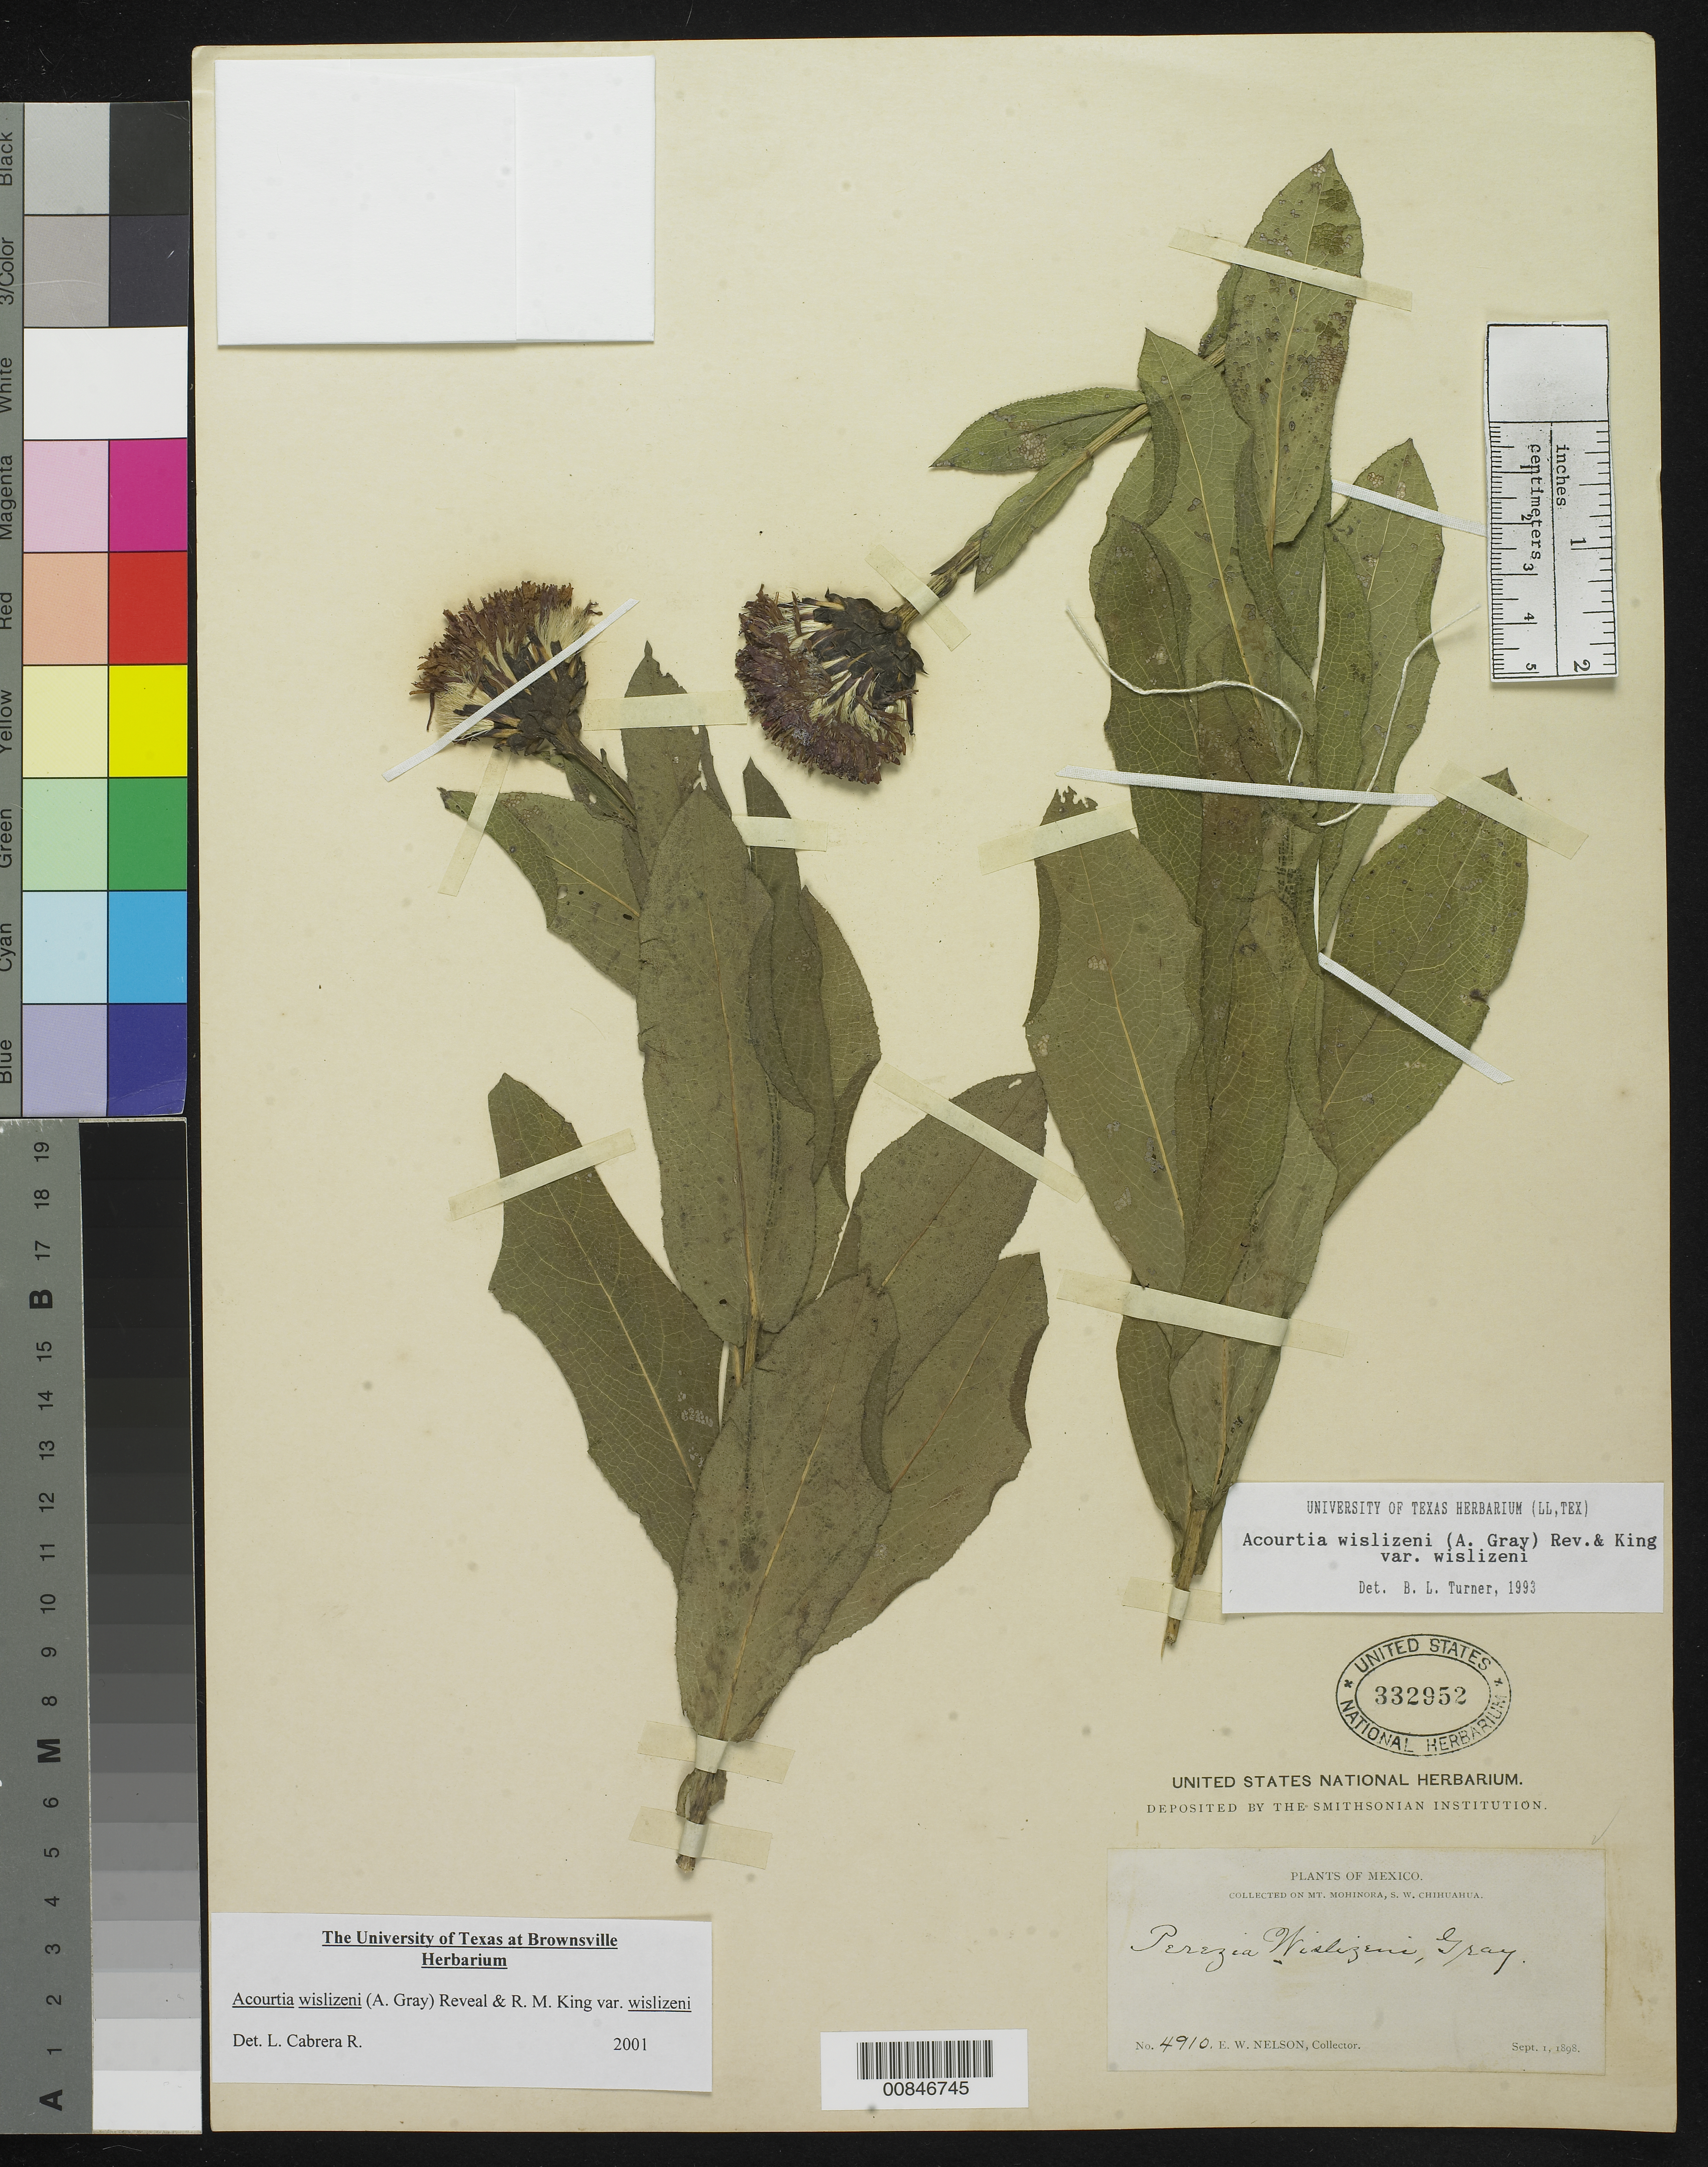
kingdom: Plantae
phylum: Tracheophyta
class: Magnoliopsida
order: Asterales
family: Asteraceae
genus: Acourtia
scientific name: Acourtia wislizenii var. wislizenii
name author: (A. Gray) Reveal & R.M. King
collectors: E. W. Nelson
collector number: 4910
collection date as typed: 01 Sep 1898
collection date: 1898-09-01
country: Mexico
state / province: Chihuahua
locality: Mt. Mohinora, S. W. Chihuahua.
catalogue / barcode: US 332952